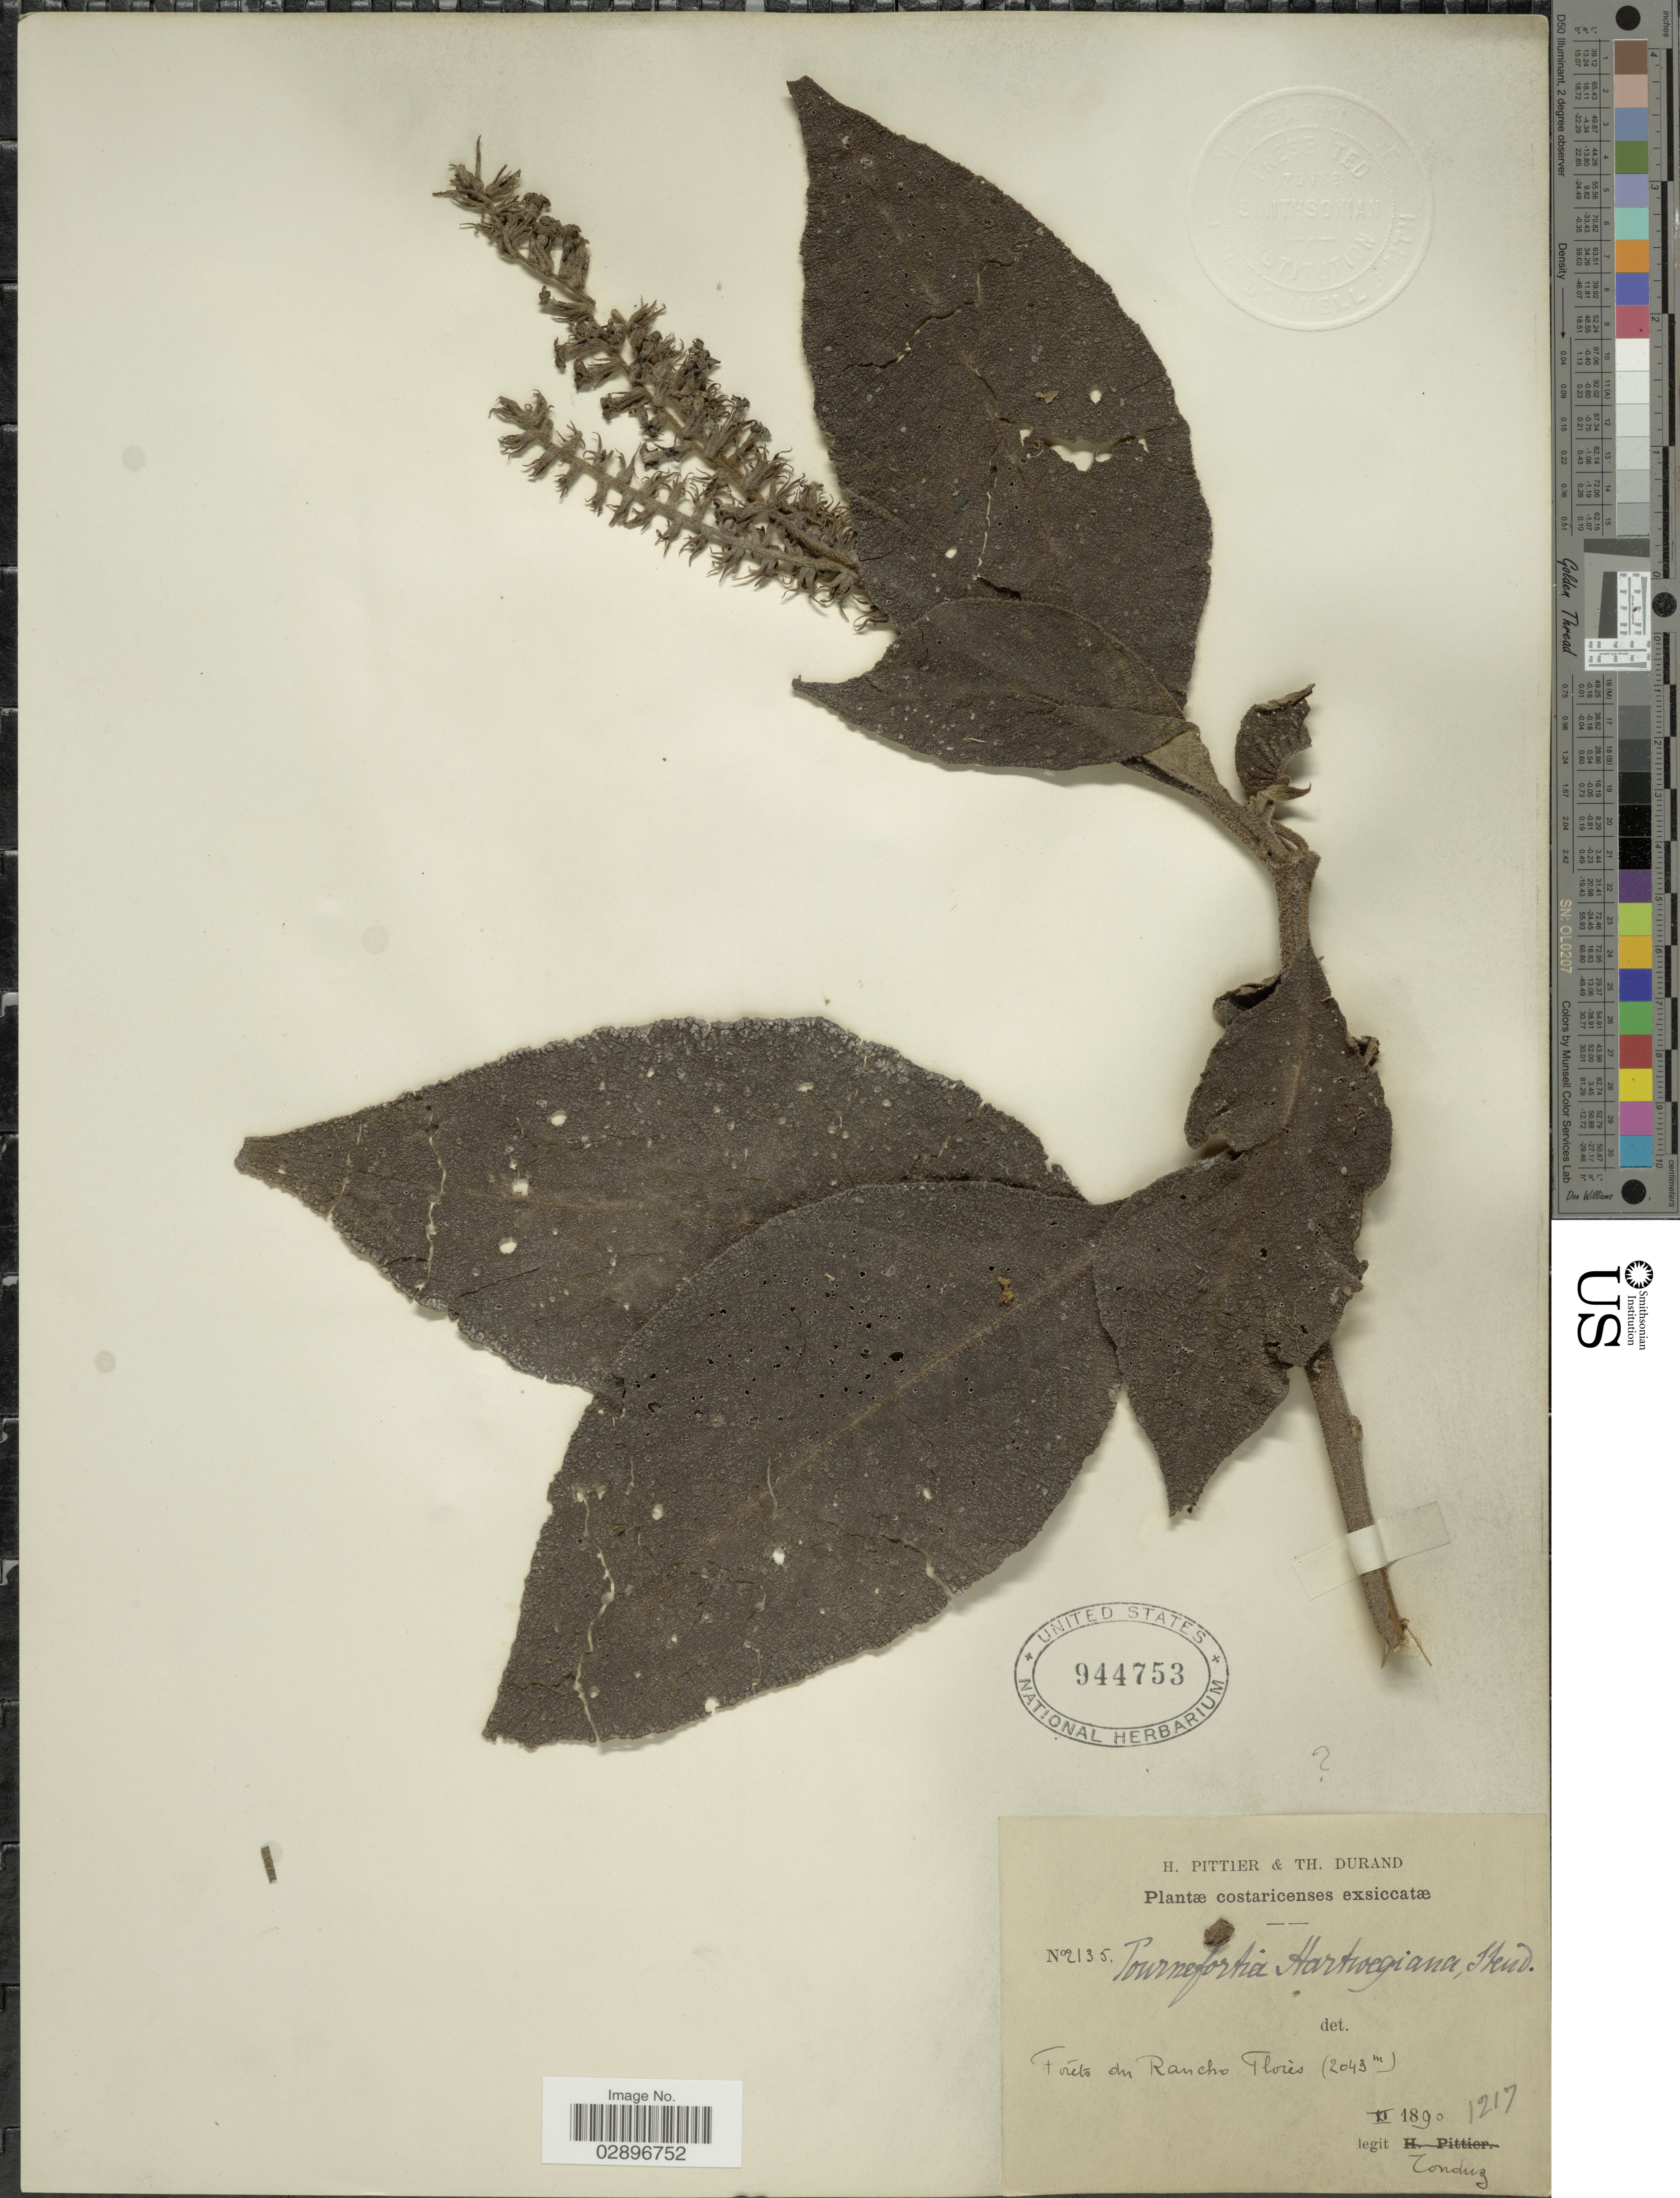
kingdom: Plantae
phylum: Tracheophyta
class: Magnoliopsida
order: Boraginales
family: Heliotropiaceae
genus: Tournefortia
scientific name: Tournefortia johnstonii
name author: Standl.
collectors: Tonduz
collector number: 2135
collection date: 1890-02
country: Costa Rica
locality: Costaricenses. Foréts du Rancho Florès.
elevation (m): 2043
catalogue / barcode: US 944753